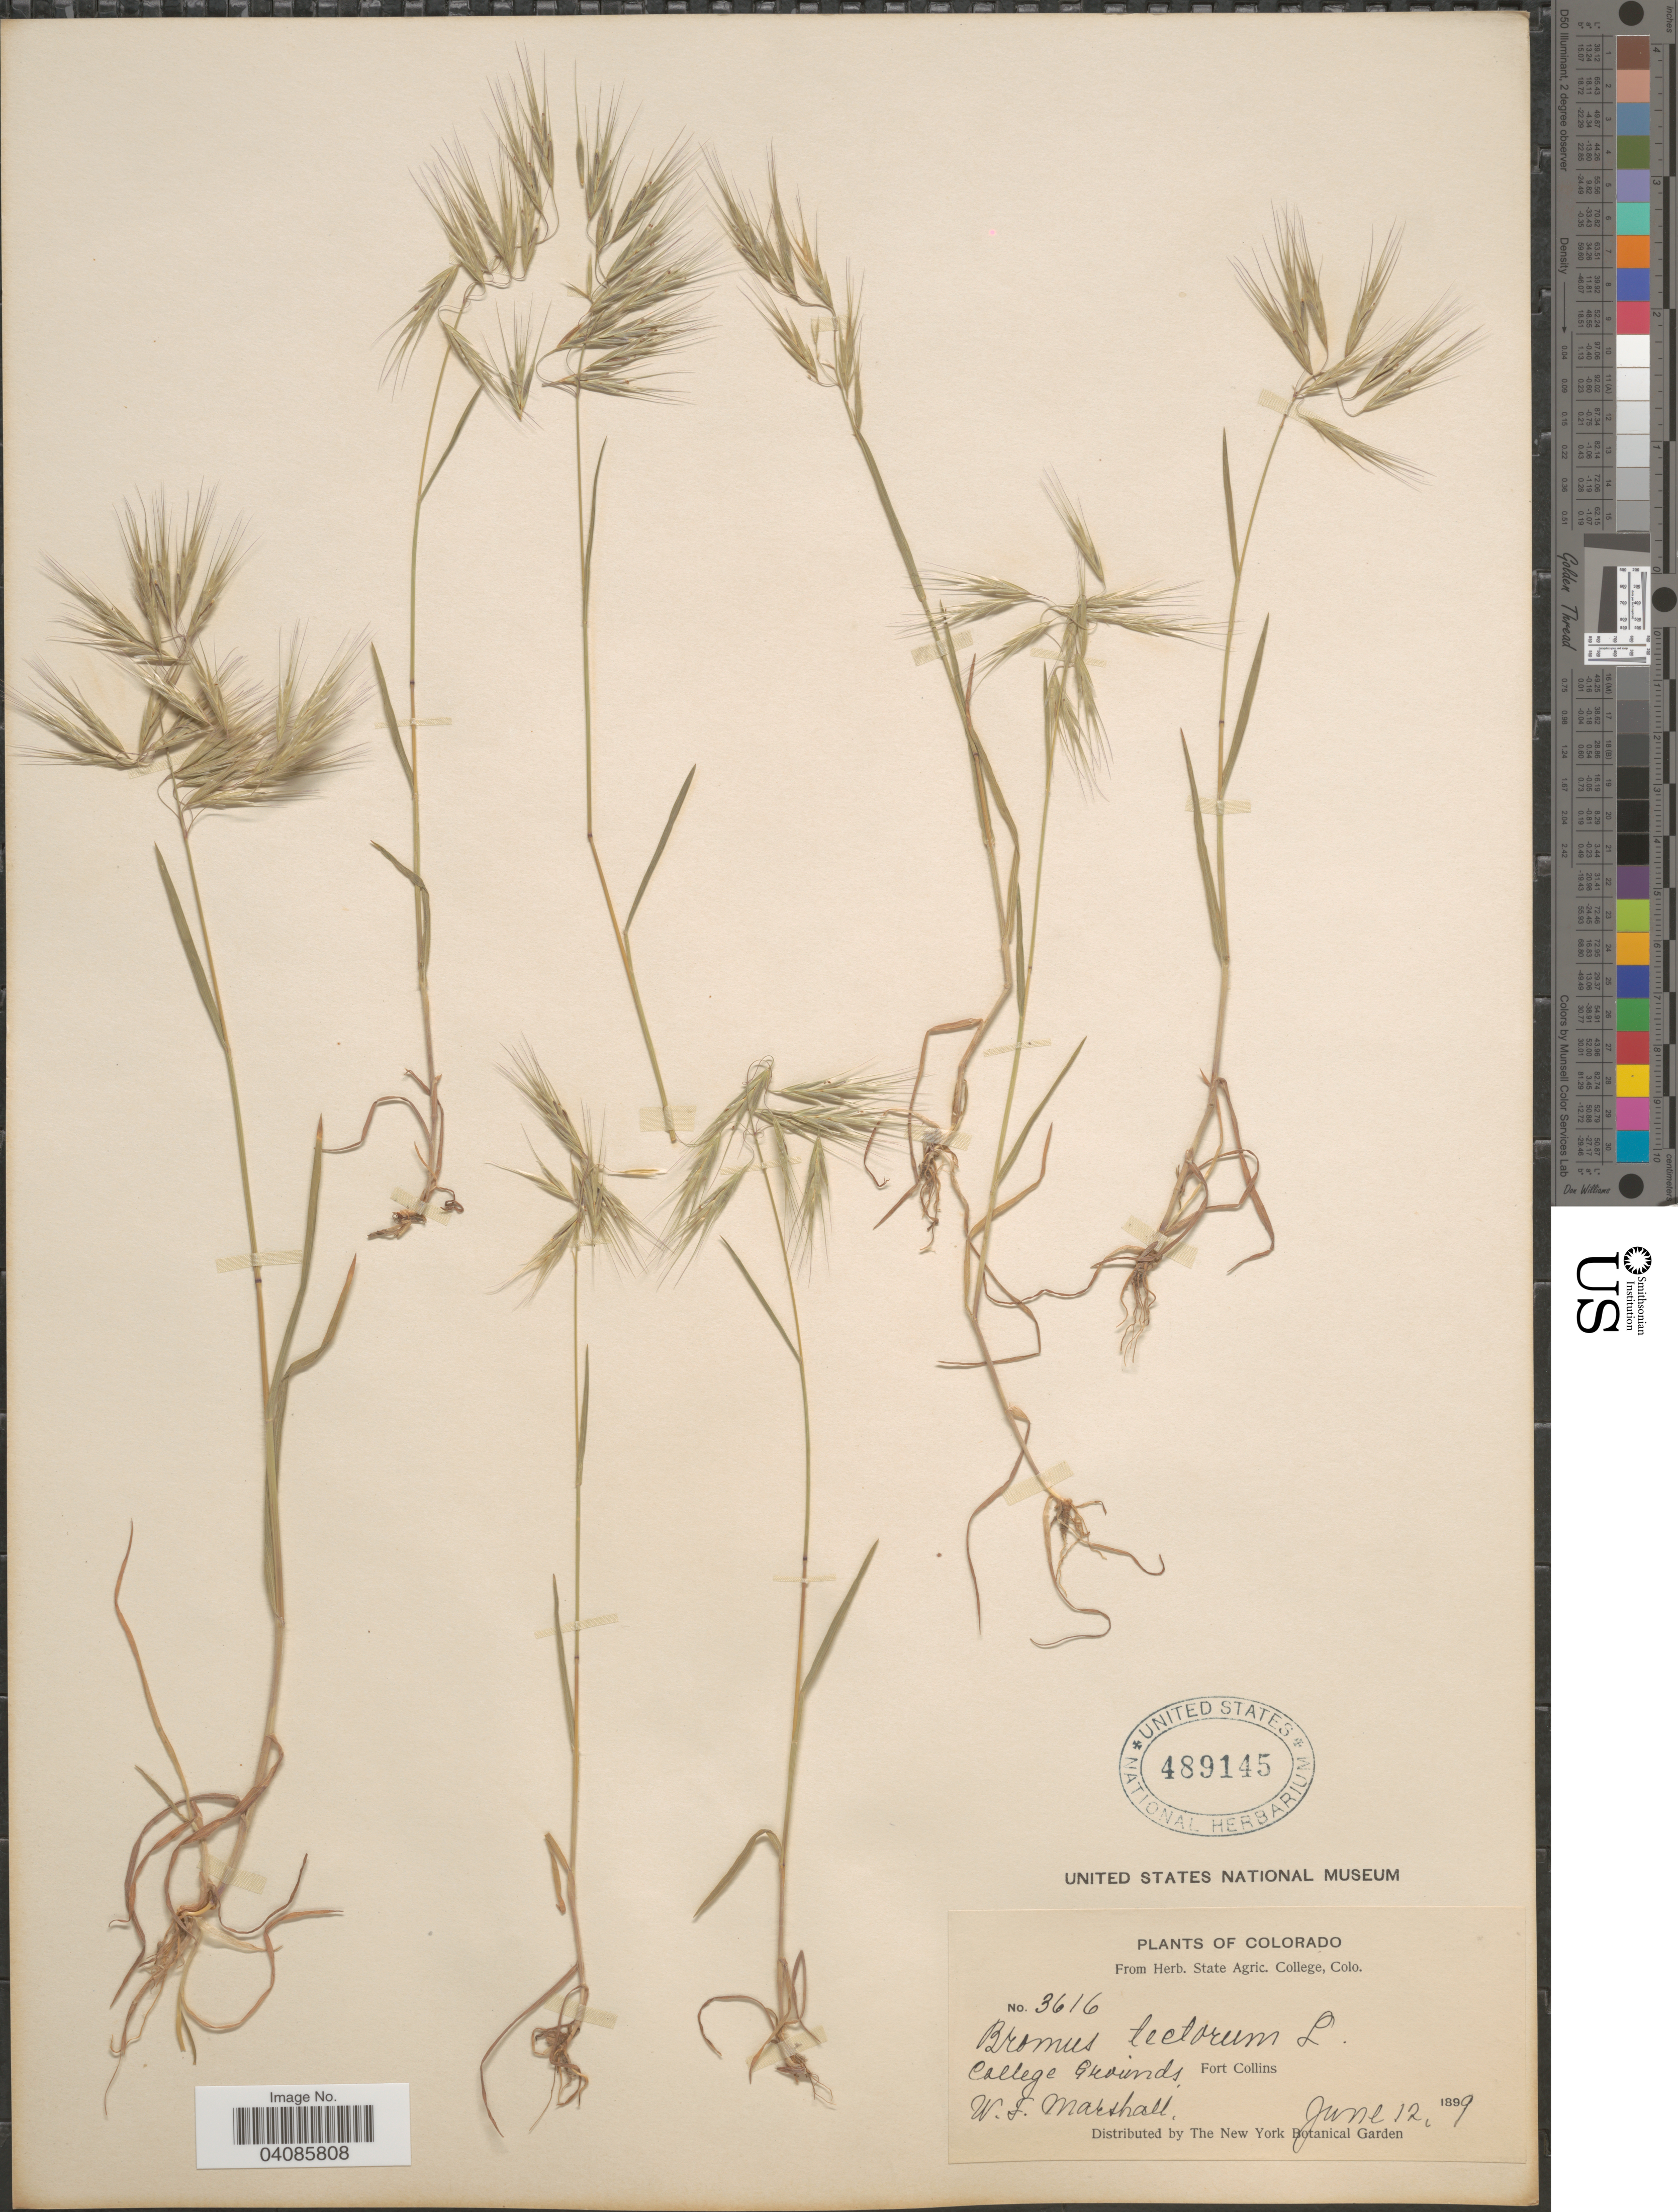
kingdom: Plantae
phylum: Tracheophyta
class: Liliopsida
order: Poales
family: Poaceae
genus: Bromus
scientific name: Bromus tectorum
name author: L.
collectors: W. F. Marshall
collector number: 3616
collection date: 1899-06-12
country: United States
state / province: Colorado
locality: College Grounds, Fort Collins.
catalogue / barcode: US 489145